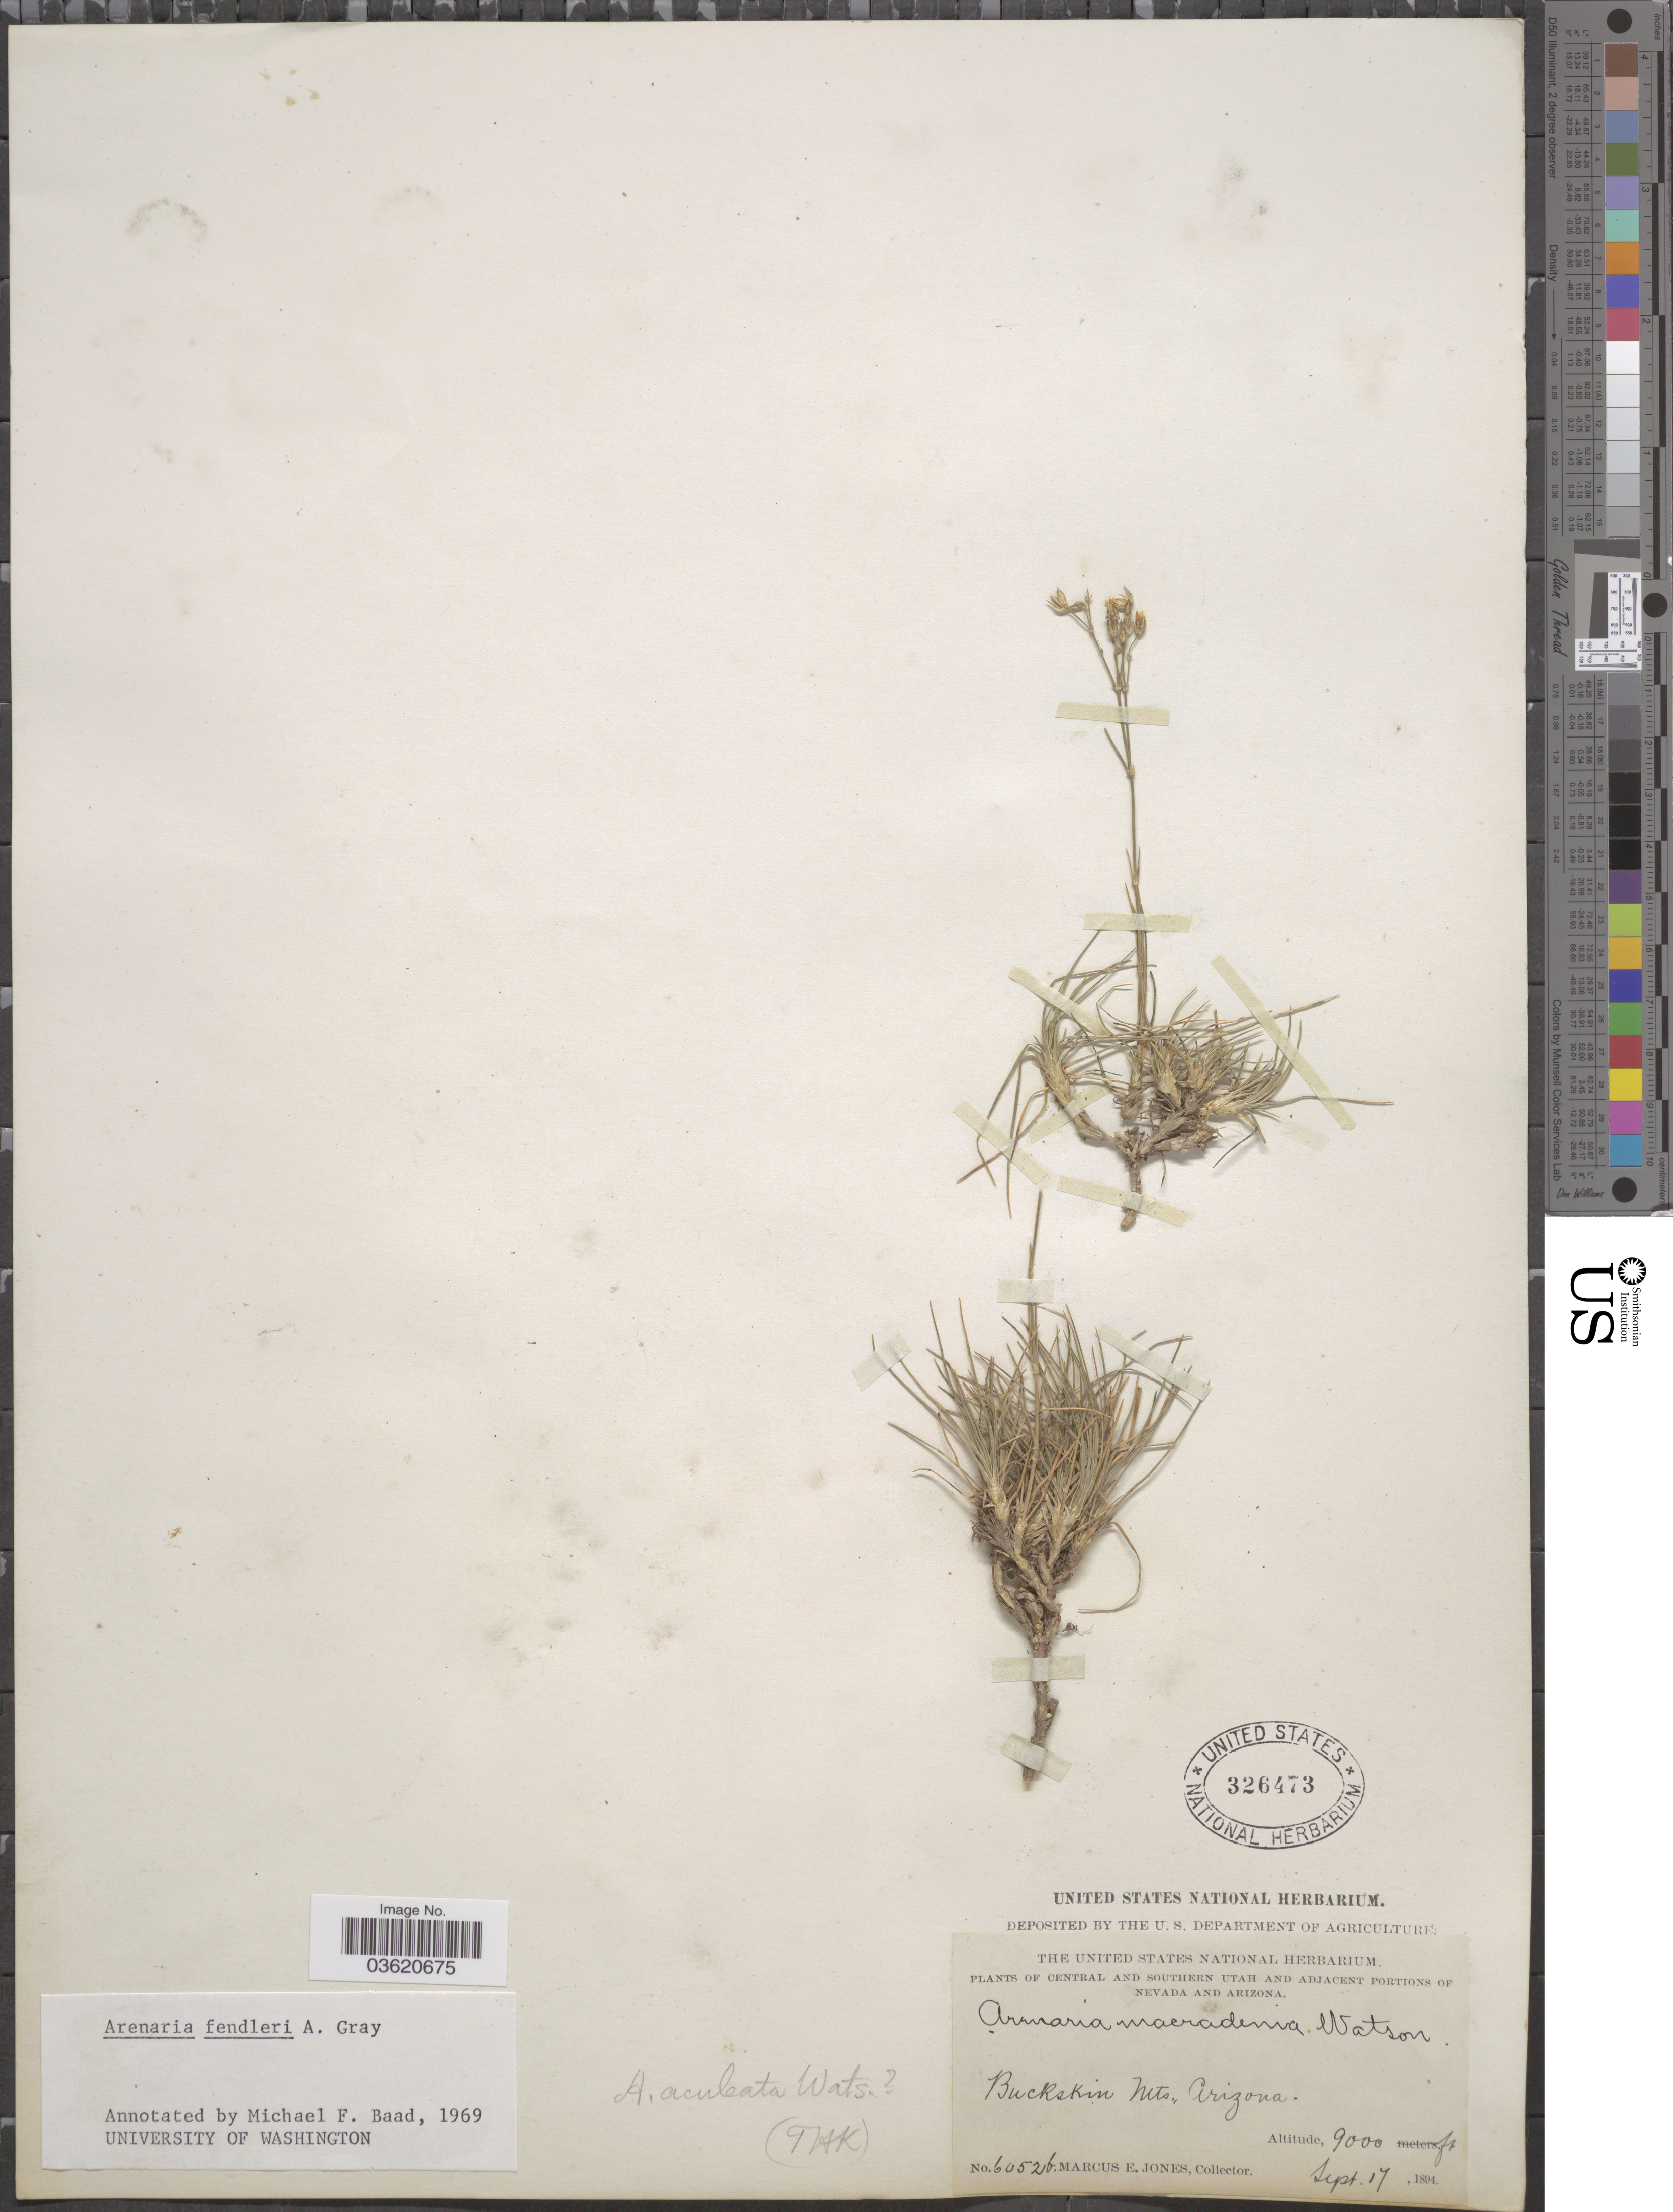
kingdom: Plantae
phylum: Tracheophyta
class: Magnoliopsida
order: Caryophyllales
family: Caryophyllaceae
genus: Eremogone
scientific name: Eremogone fendleri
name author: (A. Gray) Ikonn.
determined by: U.S. National Herbarium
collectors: M. E. Jones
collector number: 6052b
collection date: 1894-09-17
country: United States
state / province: Arizona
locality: Adjacent portions of Arizona. Buckskin Mts.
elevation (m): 2743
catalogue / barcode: US 326473